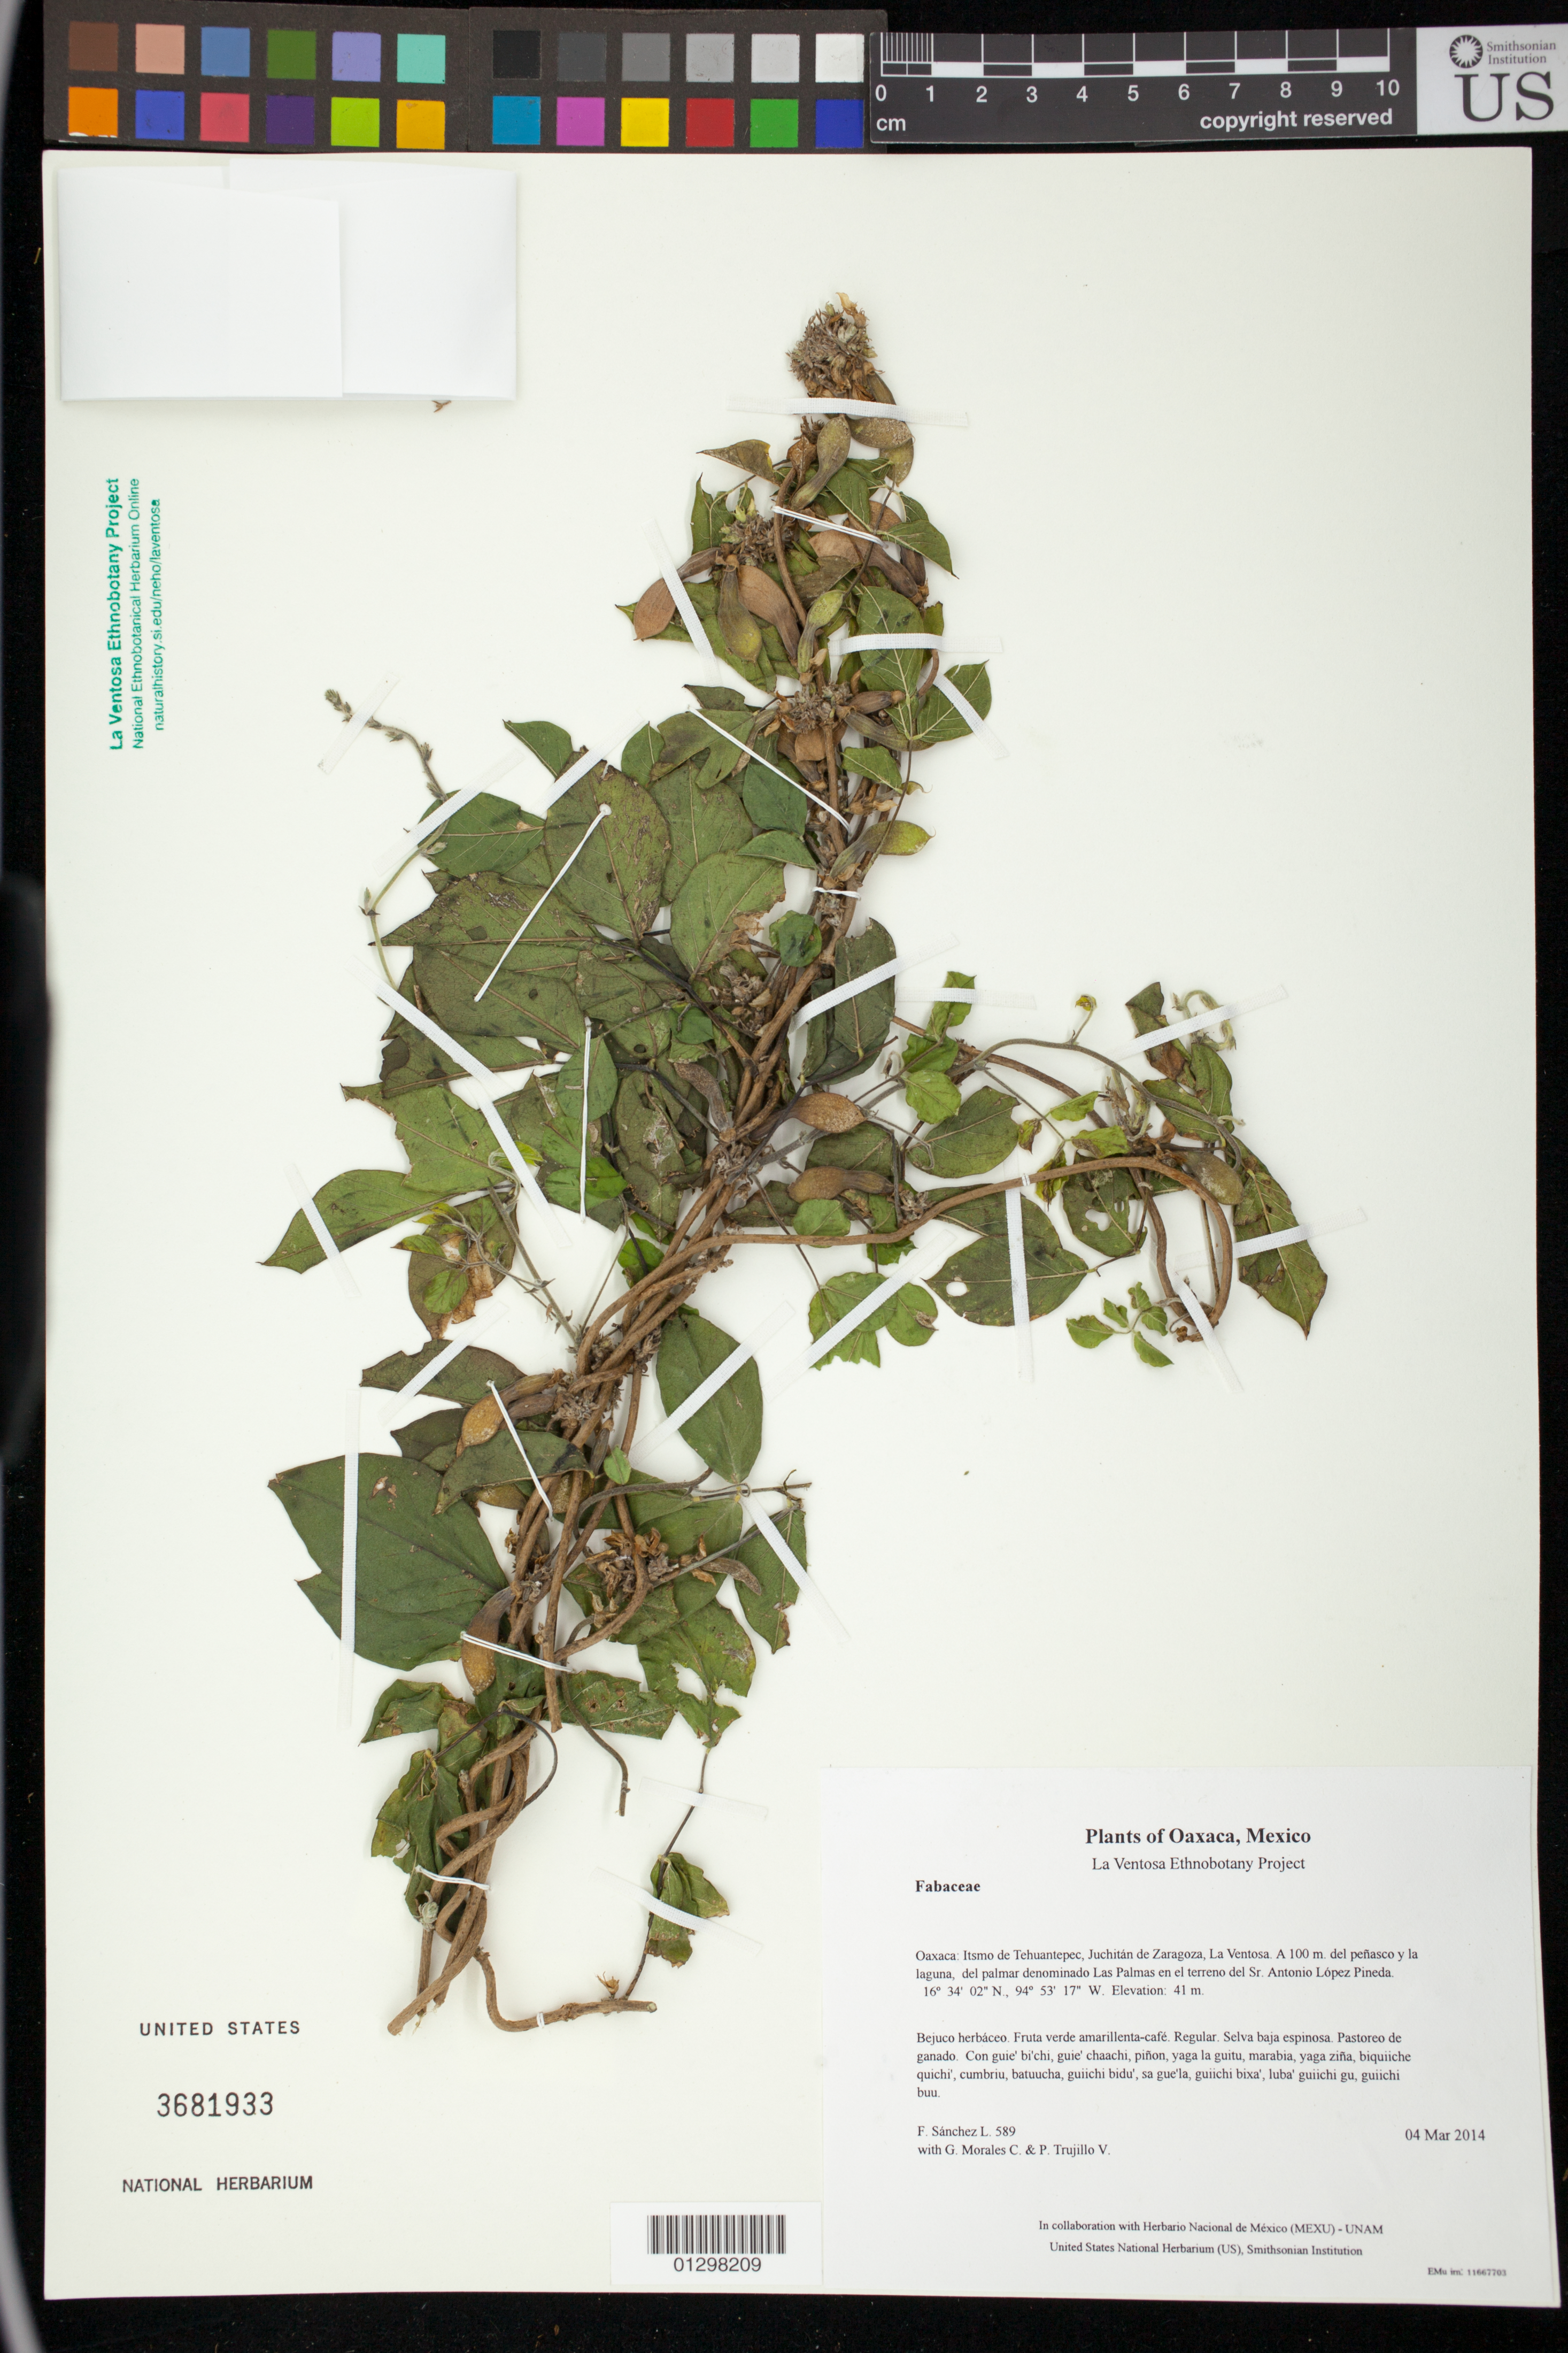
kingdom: Plantae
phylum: Tracheophyta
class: Magnoliopsida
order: Fabales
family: Fabaceae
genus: Nissolia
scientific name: Nissolia microptera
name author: Poir.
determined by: Cruz D., R.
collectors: F. Sánchez L., G. Morales C. & P. Trujillo V.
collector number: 589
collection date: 2014-03-04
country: Mexico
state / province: Oaxaca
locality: Itsmo de Tehuantepec, Juchitán de Zaragoza, La Ventosa. A 100 m. del peñasco y la laguna, del palmar denominado Las Palmas en el terreno del Sr. Antonio López Pineda.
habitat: Selva baja espinosa. Pastoreo de ganado.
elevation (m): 41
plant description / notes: JEBOT, MEXU, SERO, US; Luba'. Cuaananaxhi naga' naguchi gá-namuu. Nuu.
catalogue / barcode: US 3681933